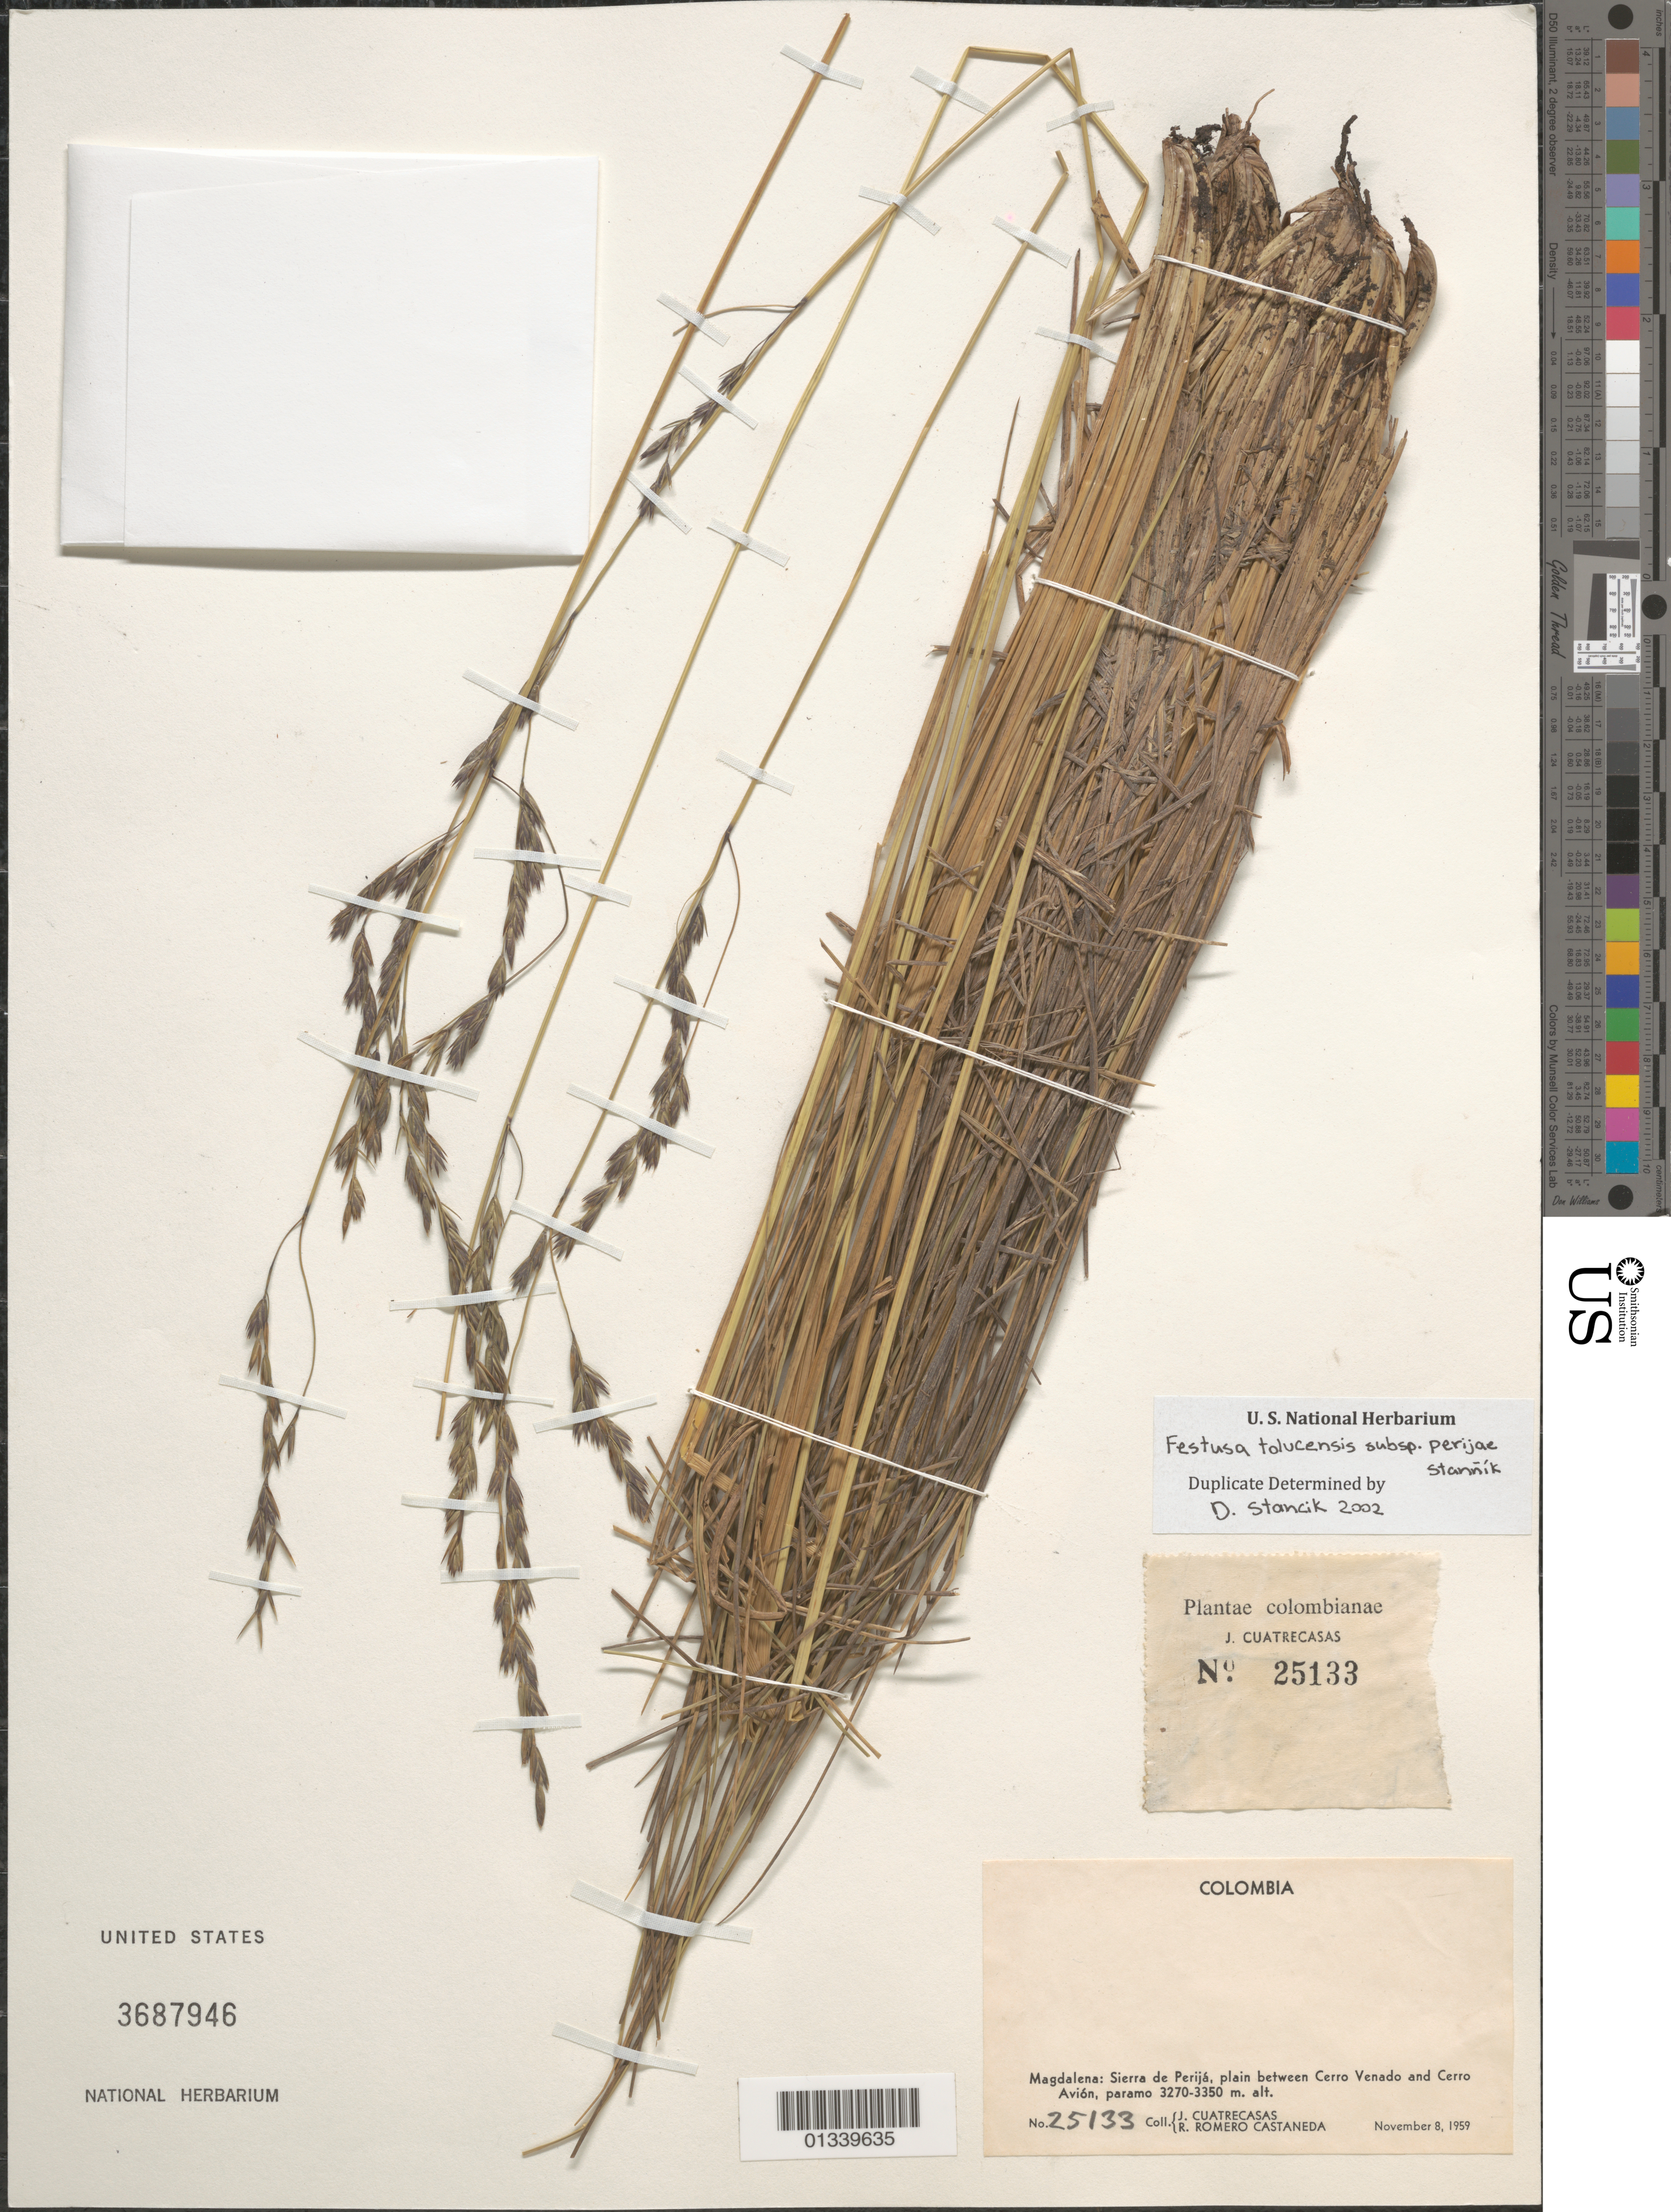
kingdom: Plantae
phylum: Tracheophyta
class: Liliopsida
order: Poales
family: Poaceae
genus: Festuca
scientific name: Festuca tolucensis subsp. perijae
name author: Stancik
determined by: Stancik, D.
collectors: J. Cuatrecasas & R. Romero Castañeda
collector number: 25133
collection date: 1959-11-08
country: Colombia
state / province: Magdalena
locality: Sierra de Perija, plain between Cerro Venado and Cerro Avion.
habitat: Paramo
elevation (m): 3270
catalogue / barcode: US 3687946